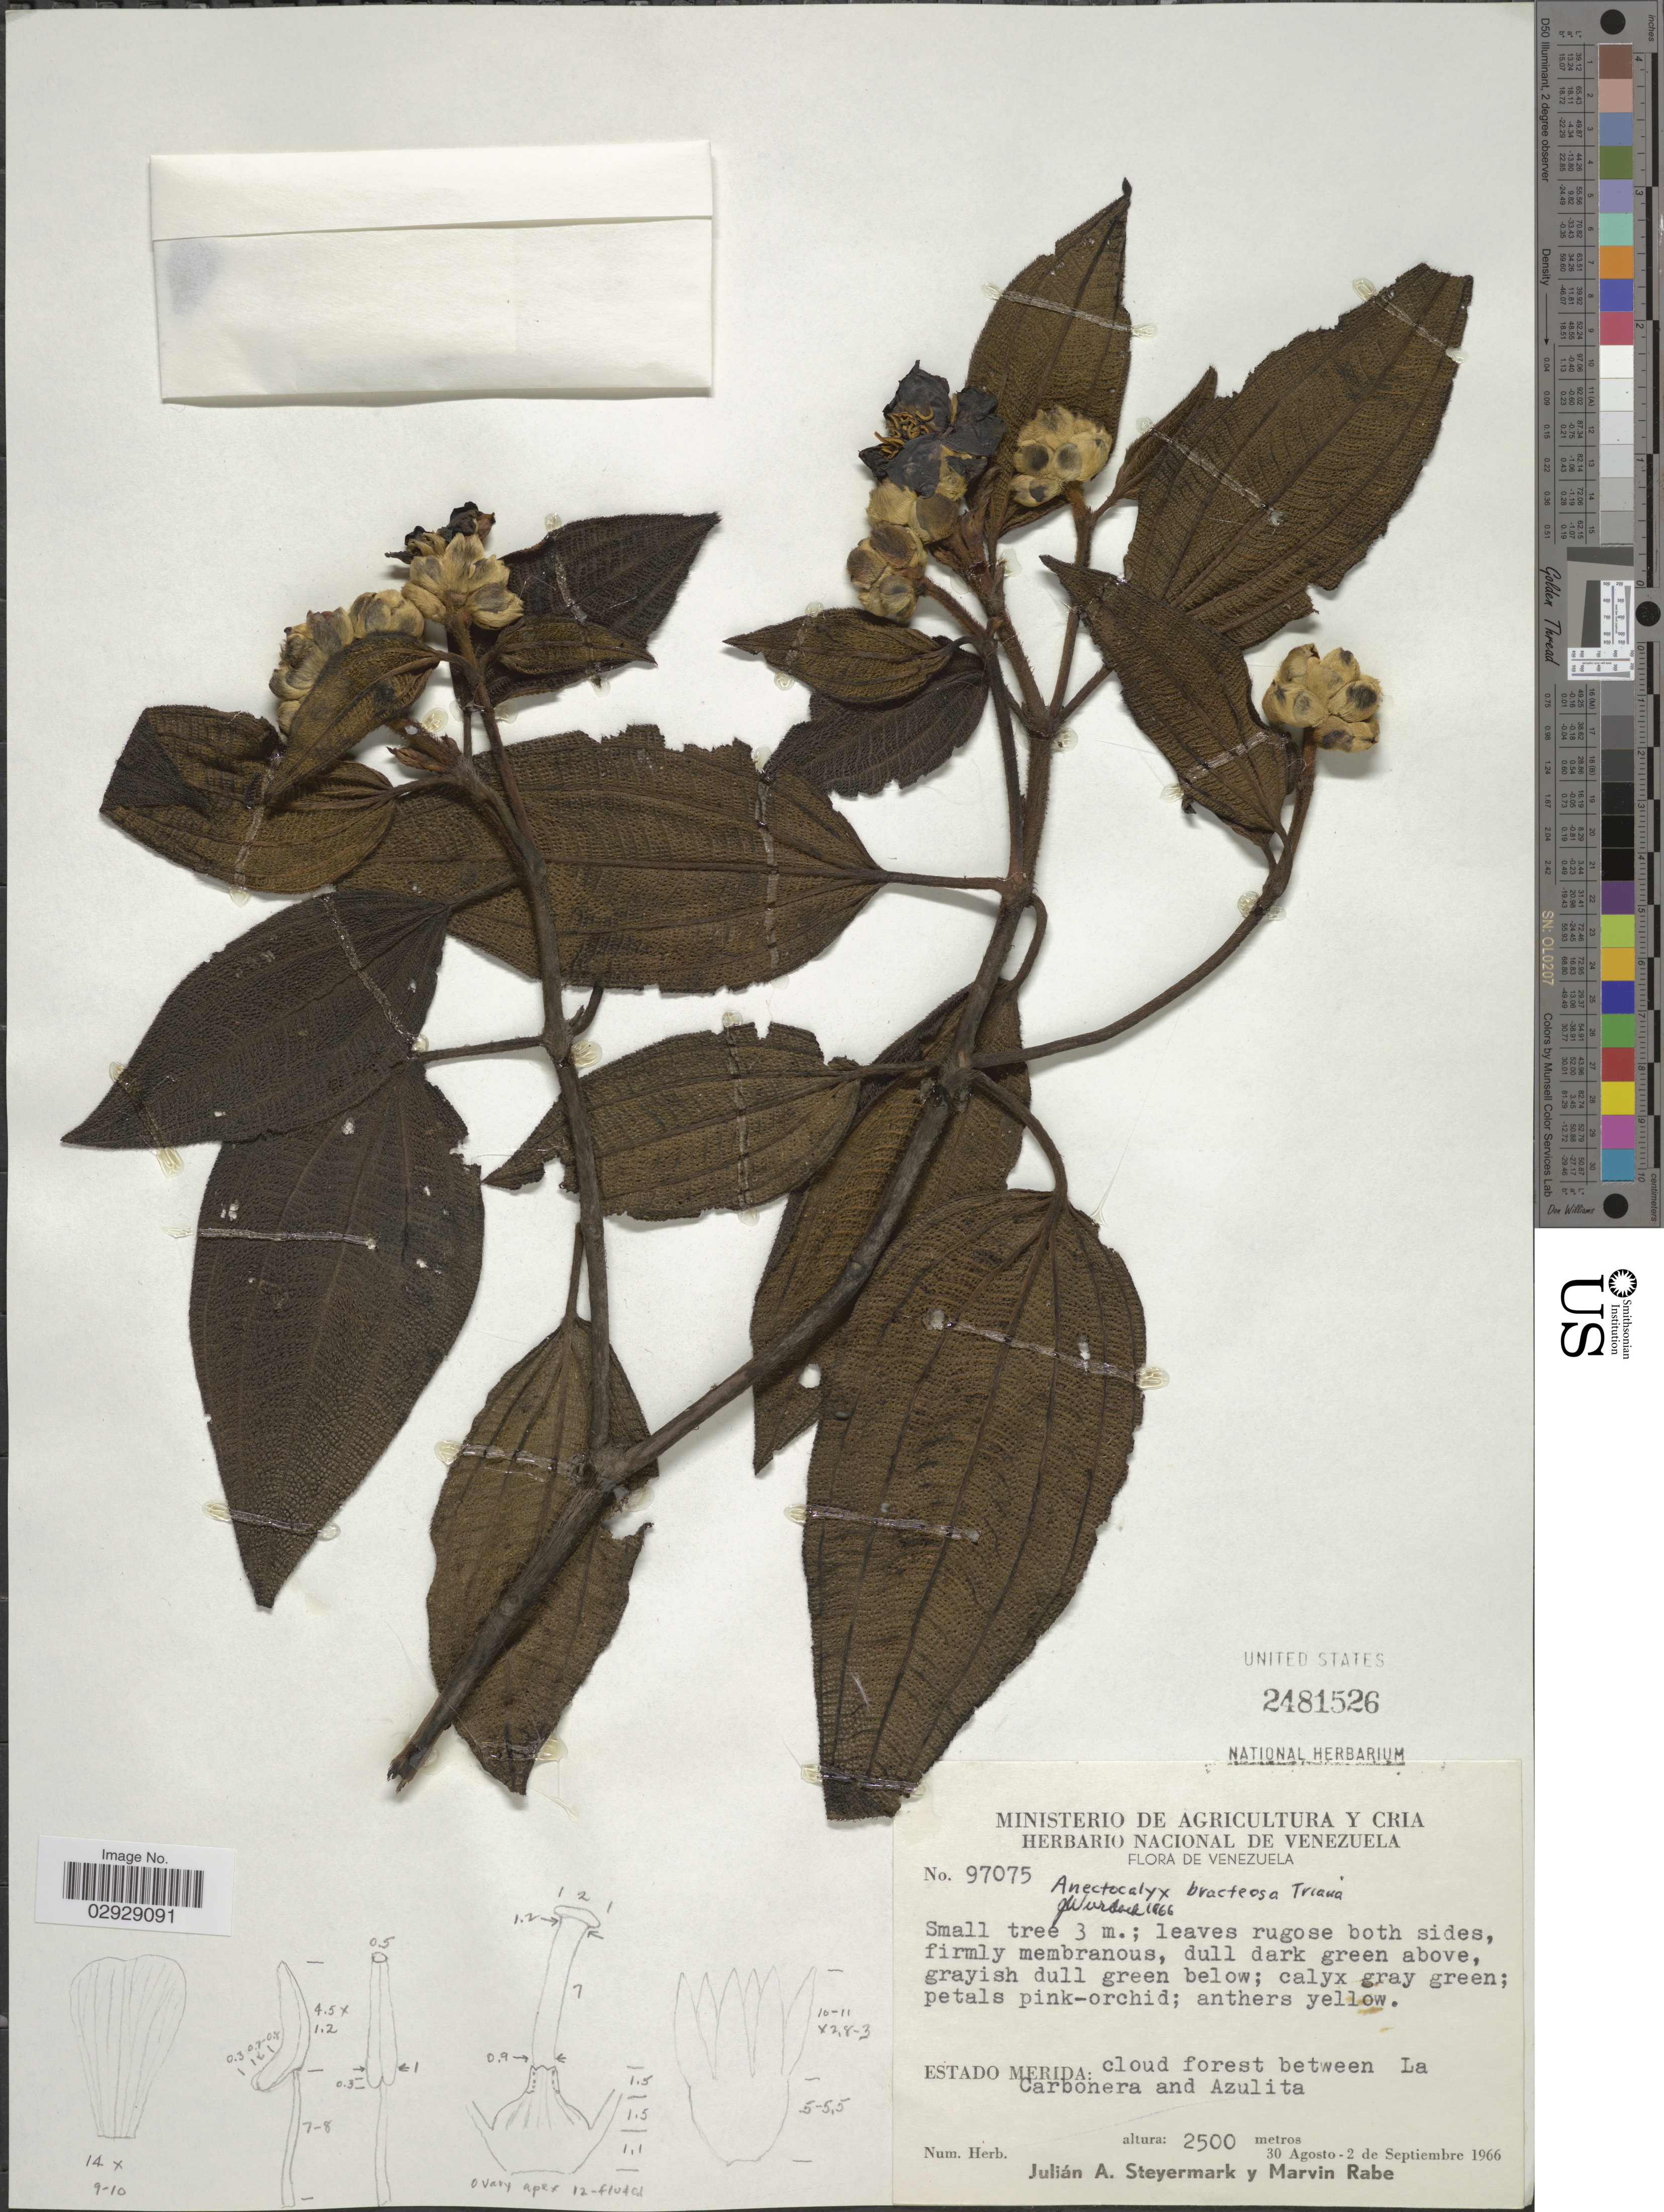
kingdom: Plantae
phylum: Tracheophyta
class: Magnoliopsida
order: Myrtales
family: Melastomataceae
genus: Anaectocalyx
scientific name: Anaectocalyx bracteosa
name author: (Naudin) Triana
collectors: J. Steyermark & M. Rabe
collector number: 97075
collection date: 1966-08-30/1966-09-02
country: Venezuela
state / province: Mérida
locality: Cloud forest between La Carbonera and Azulita.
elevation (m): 2500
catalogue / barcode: US 2481526